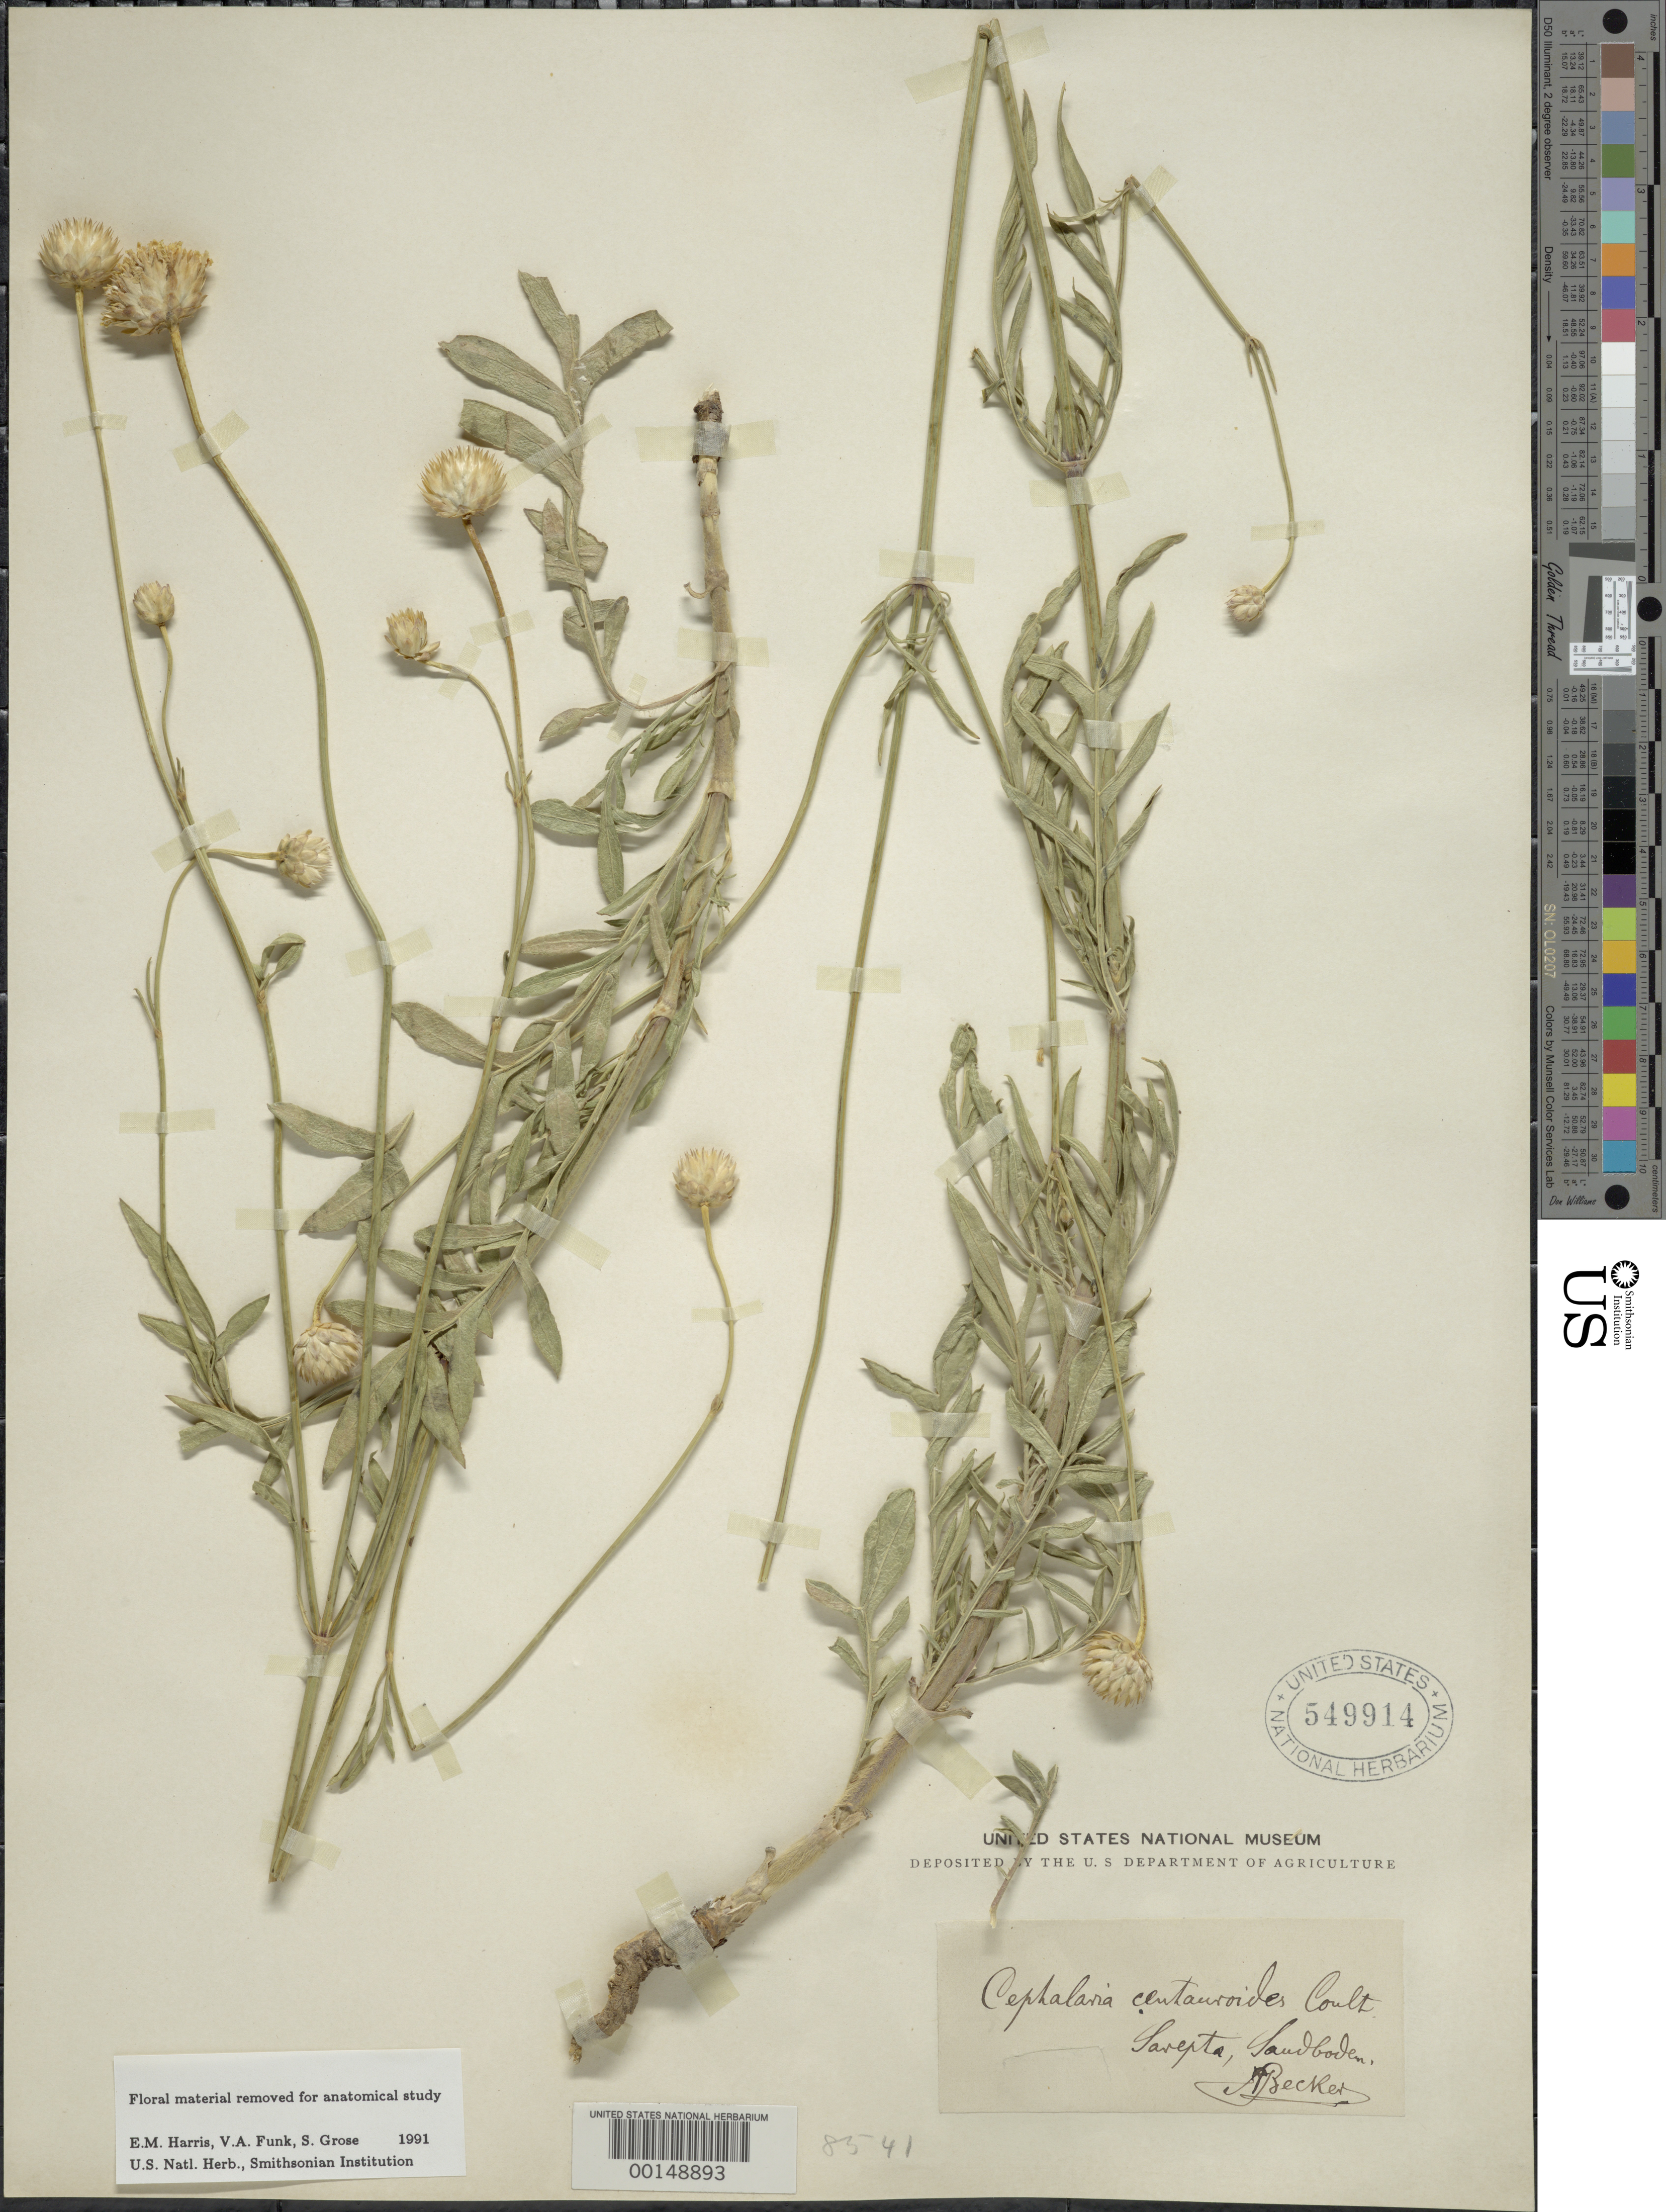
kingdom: Plantae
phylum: Tracheophyta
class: Magnoliopsida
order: Dipsacales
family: Caprifoliaceae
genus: Cephalaria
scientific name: Cephalaria centauroides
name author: Coult.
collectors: A. Becker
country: Russian Federation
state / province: Volgograd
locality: Sarepta, Sandboden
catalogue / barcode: US 549914